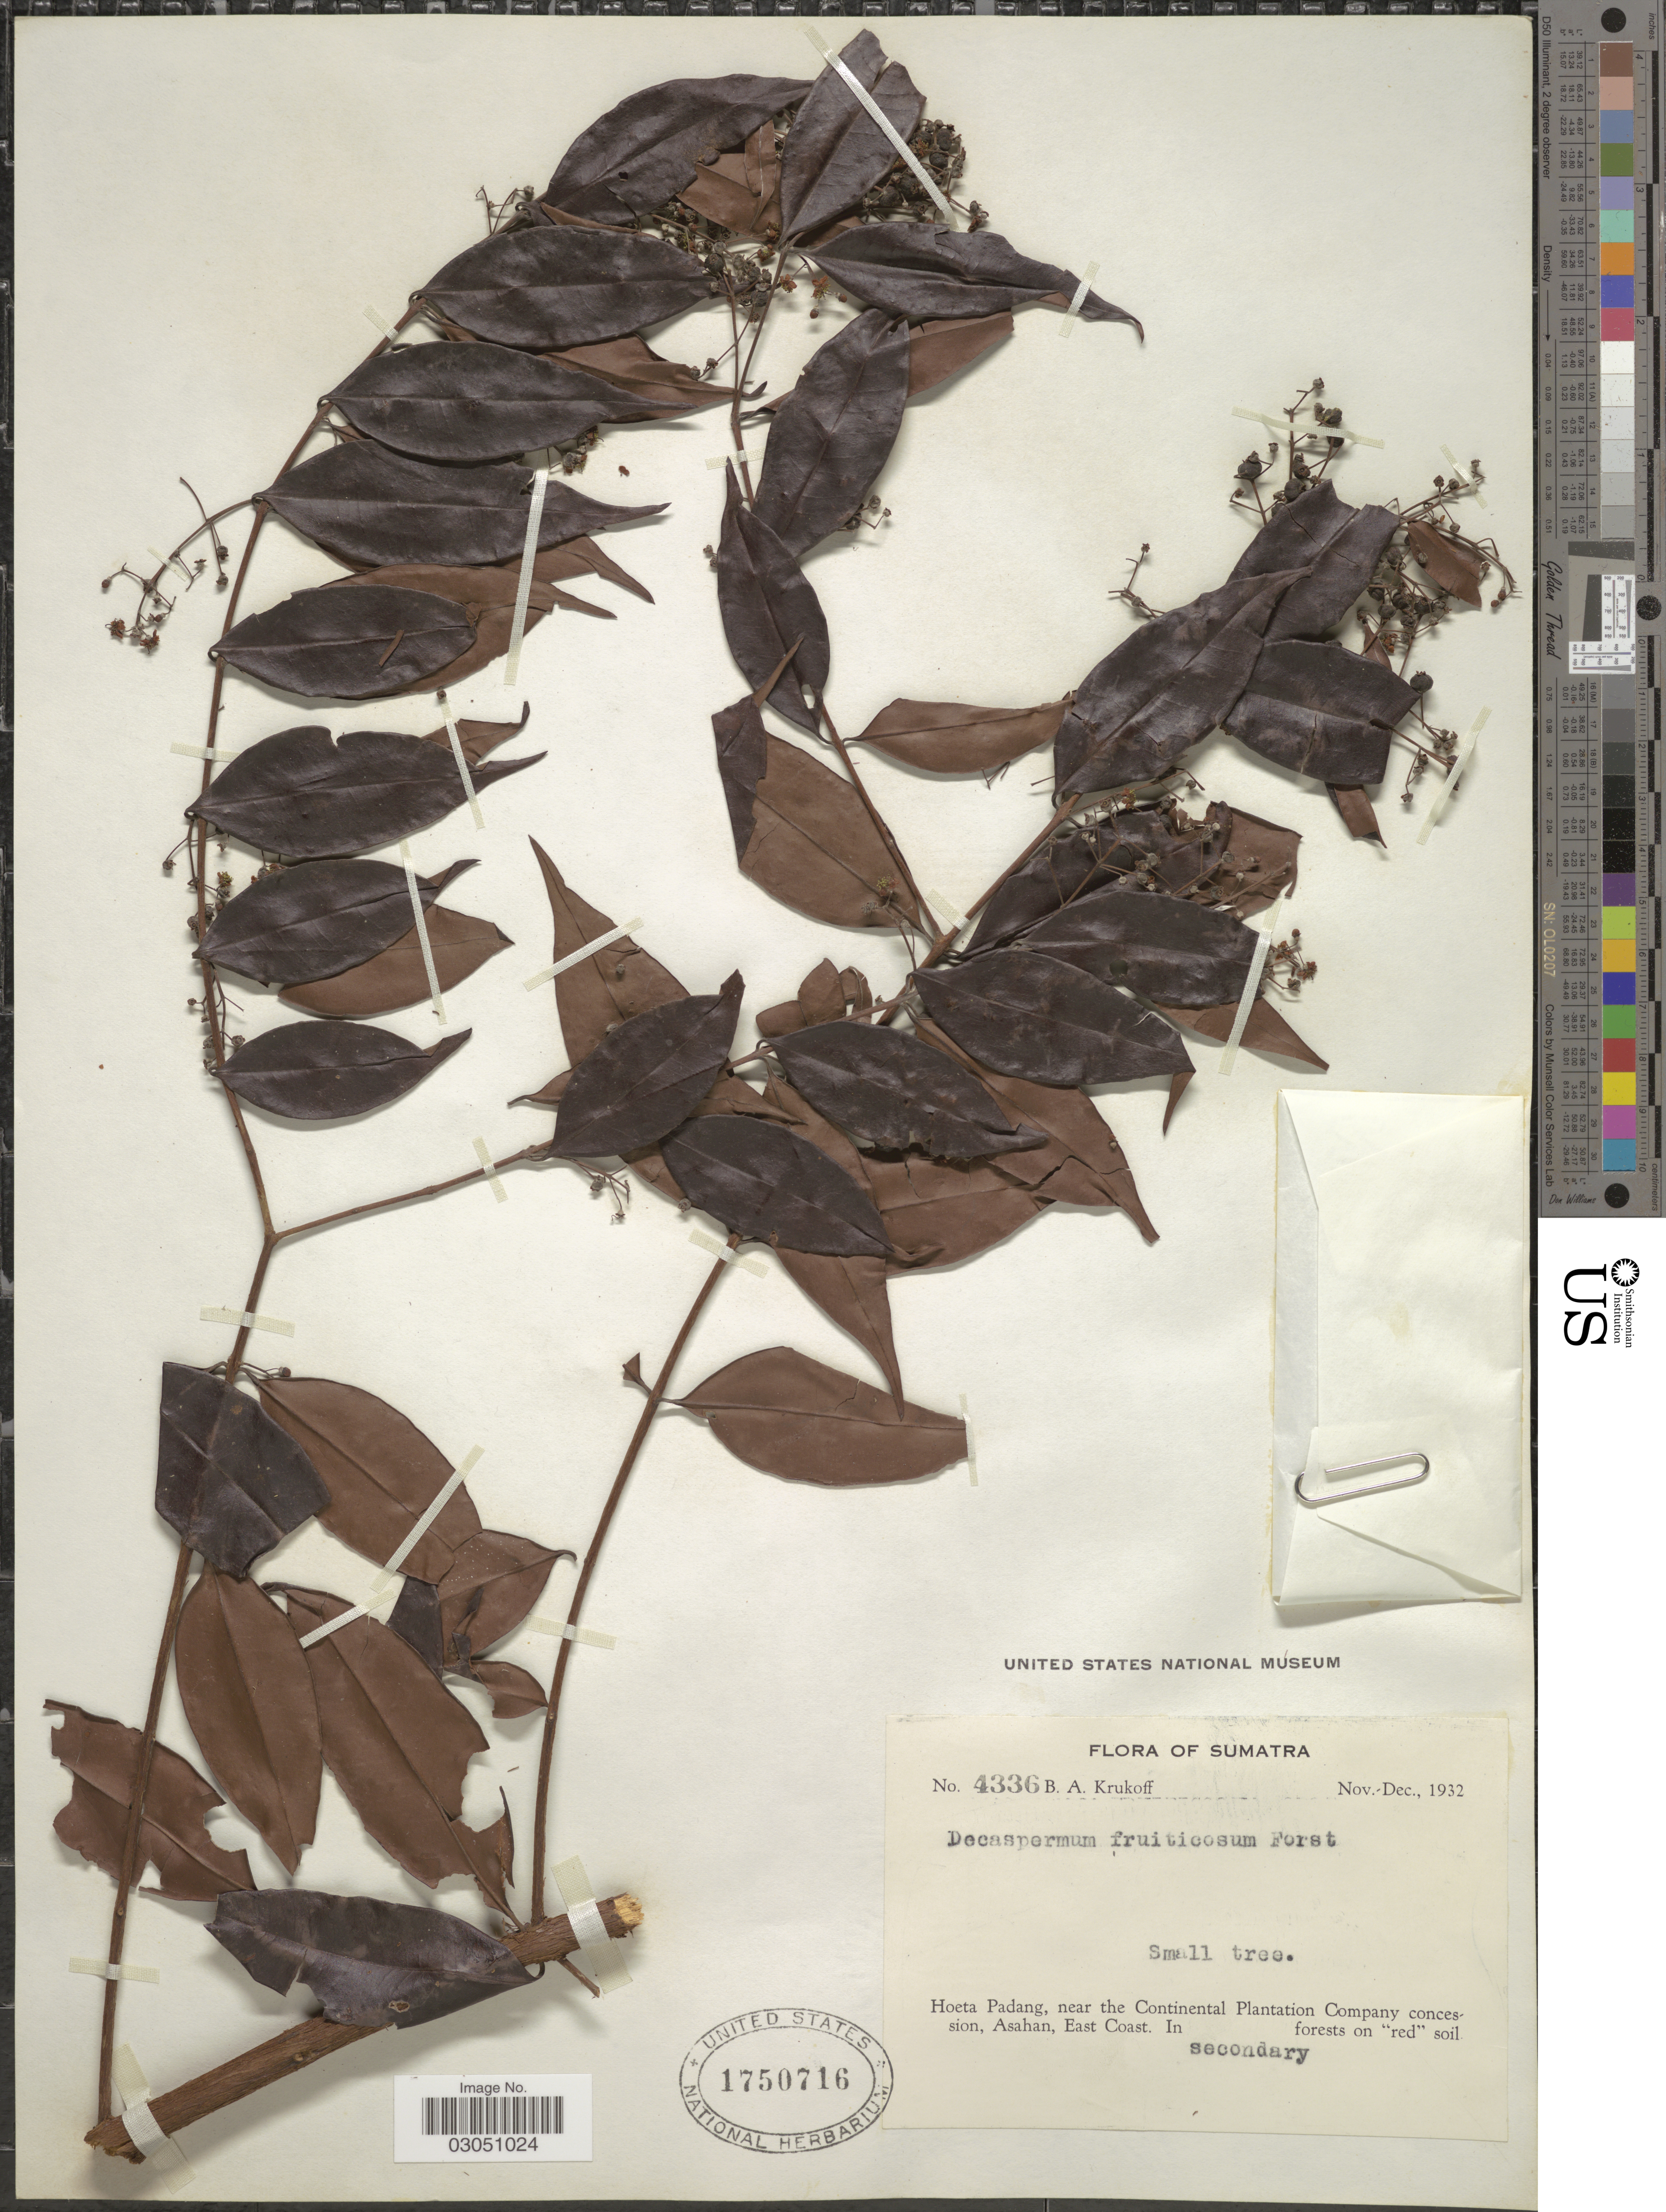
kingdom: Plantae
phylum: Tracheophyta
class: Magnoliopsida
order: Myrtales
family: Myrtaceae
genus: Decaspermum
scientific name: Decaspermum fruticosum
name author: J.R. Forst. & G. Forst.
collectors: B. A. Krukoff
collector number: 4336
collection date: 1932-11/1932-12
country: Indonesia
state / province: Sumatra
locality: Hoeta Padang, near the Continental Plantation Company concession, Asahan, East Coast.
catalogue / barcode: US 1750716